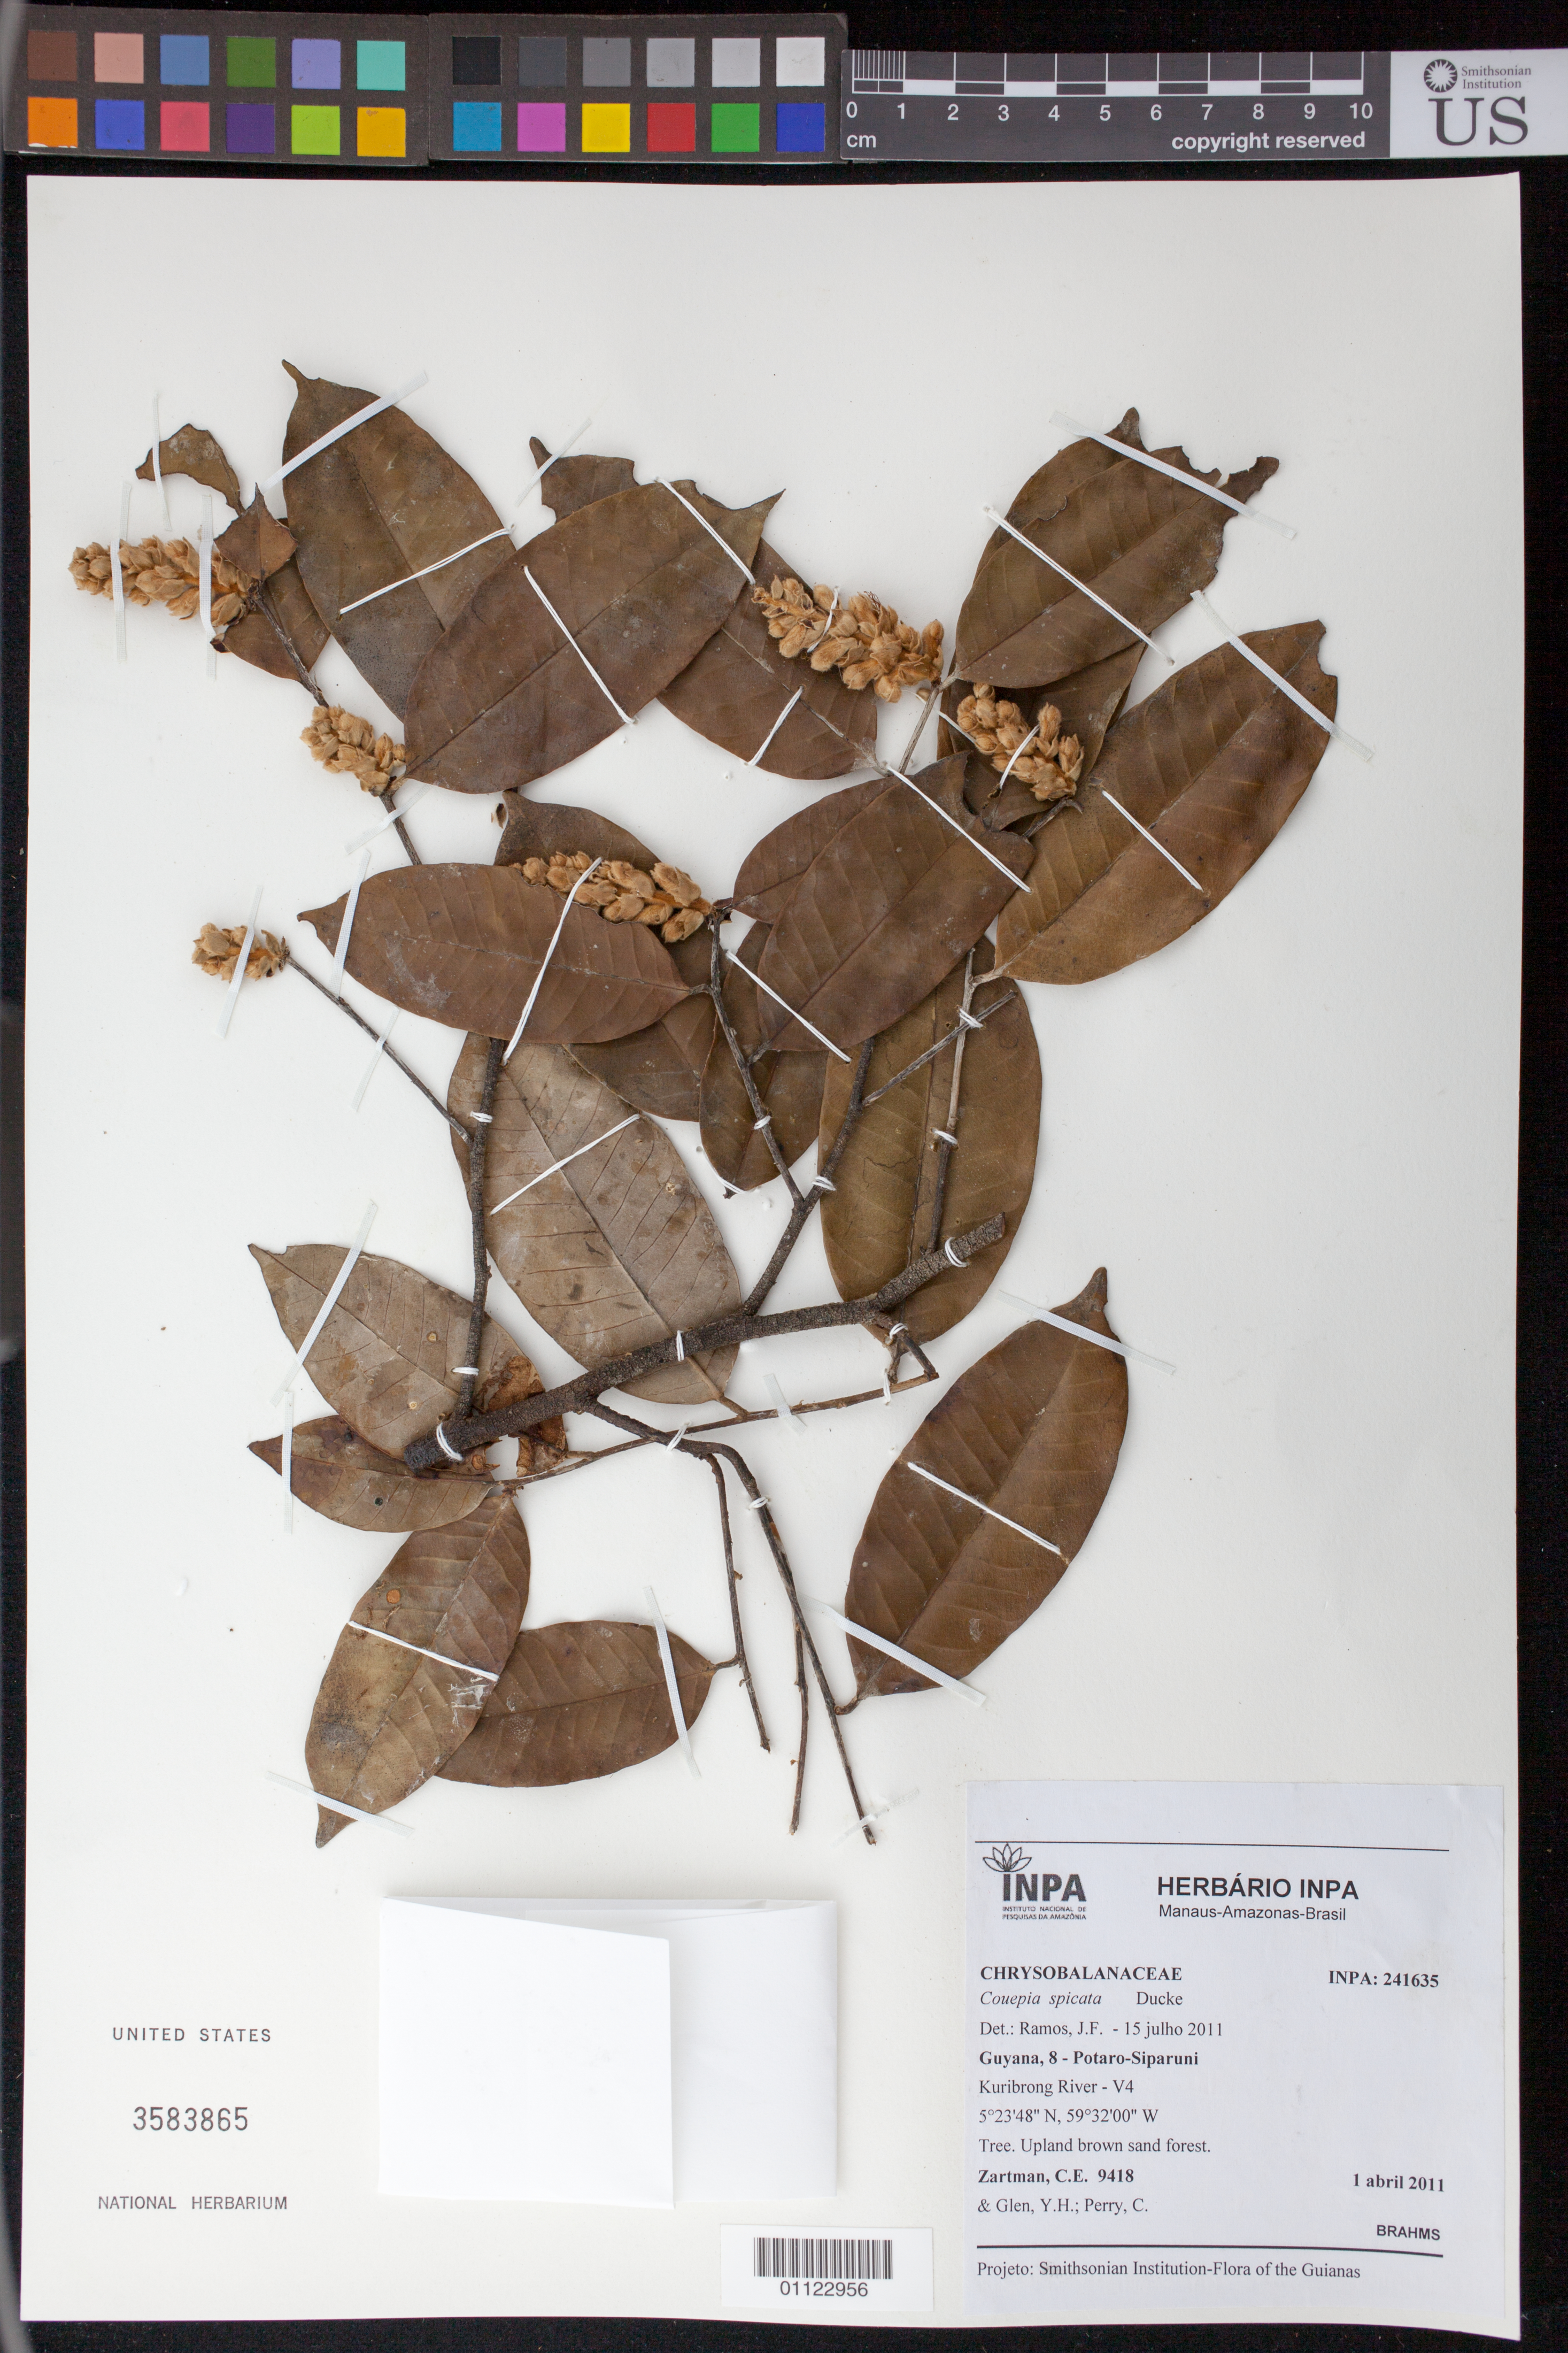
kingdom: Plantae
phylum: Tracheophyta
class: Magnoliopsida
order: Malpighiales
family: Chrysobalanaceae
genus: Couepia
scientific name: Couepia spicata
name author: Ducke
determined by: Ramos, J. F.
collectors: C. Zartman, Y. Glen & C. Perry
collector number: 9418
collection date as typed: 1-Apr-11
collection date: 1911-04-01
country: Guyana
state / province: Potaro-Siparuni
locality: Kuribrong River - V4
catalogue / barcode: US 3583865